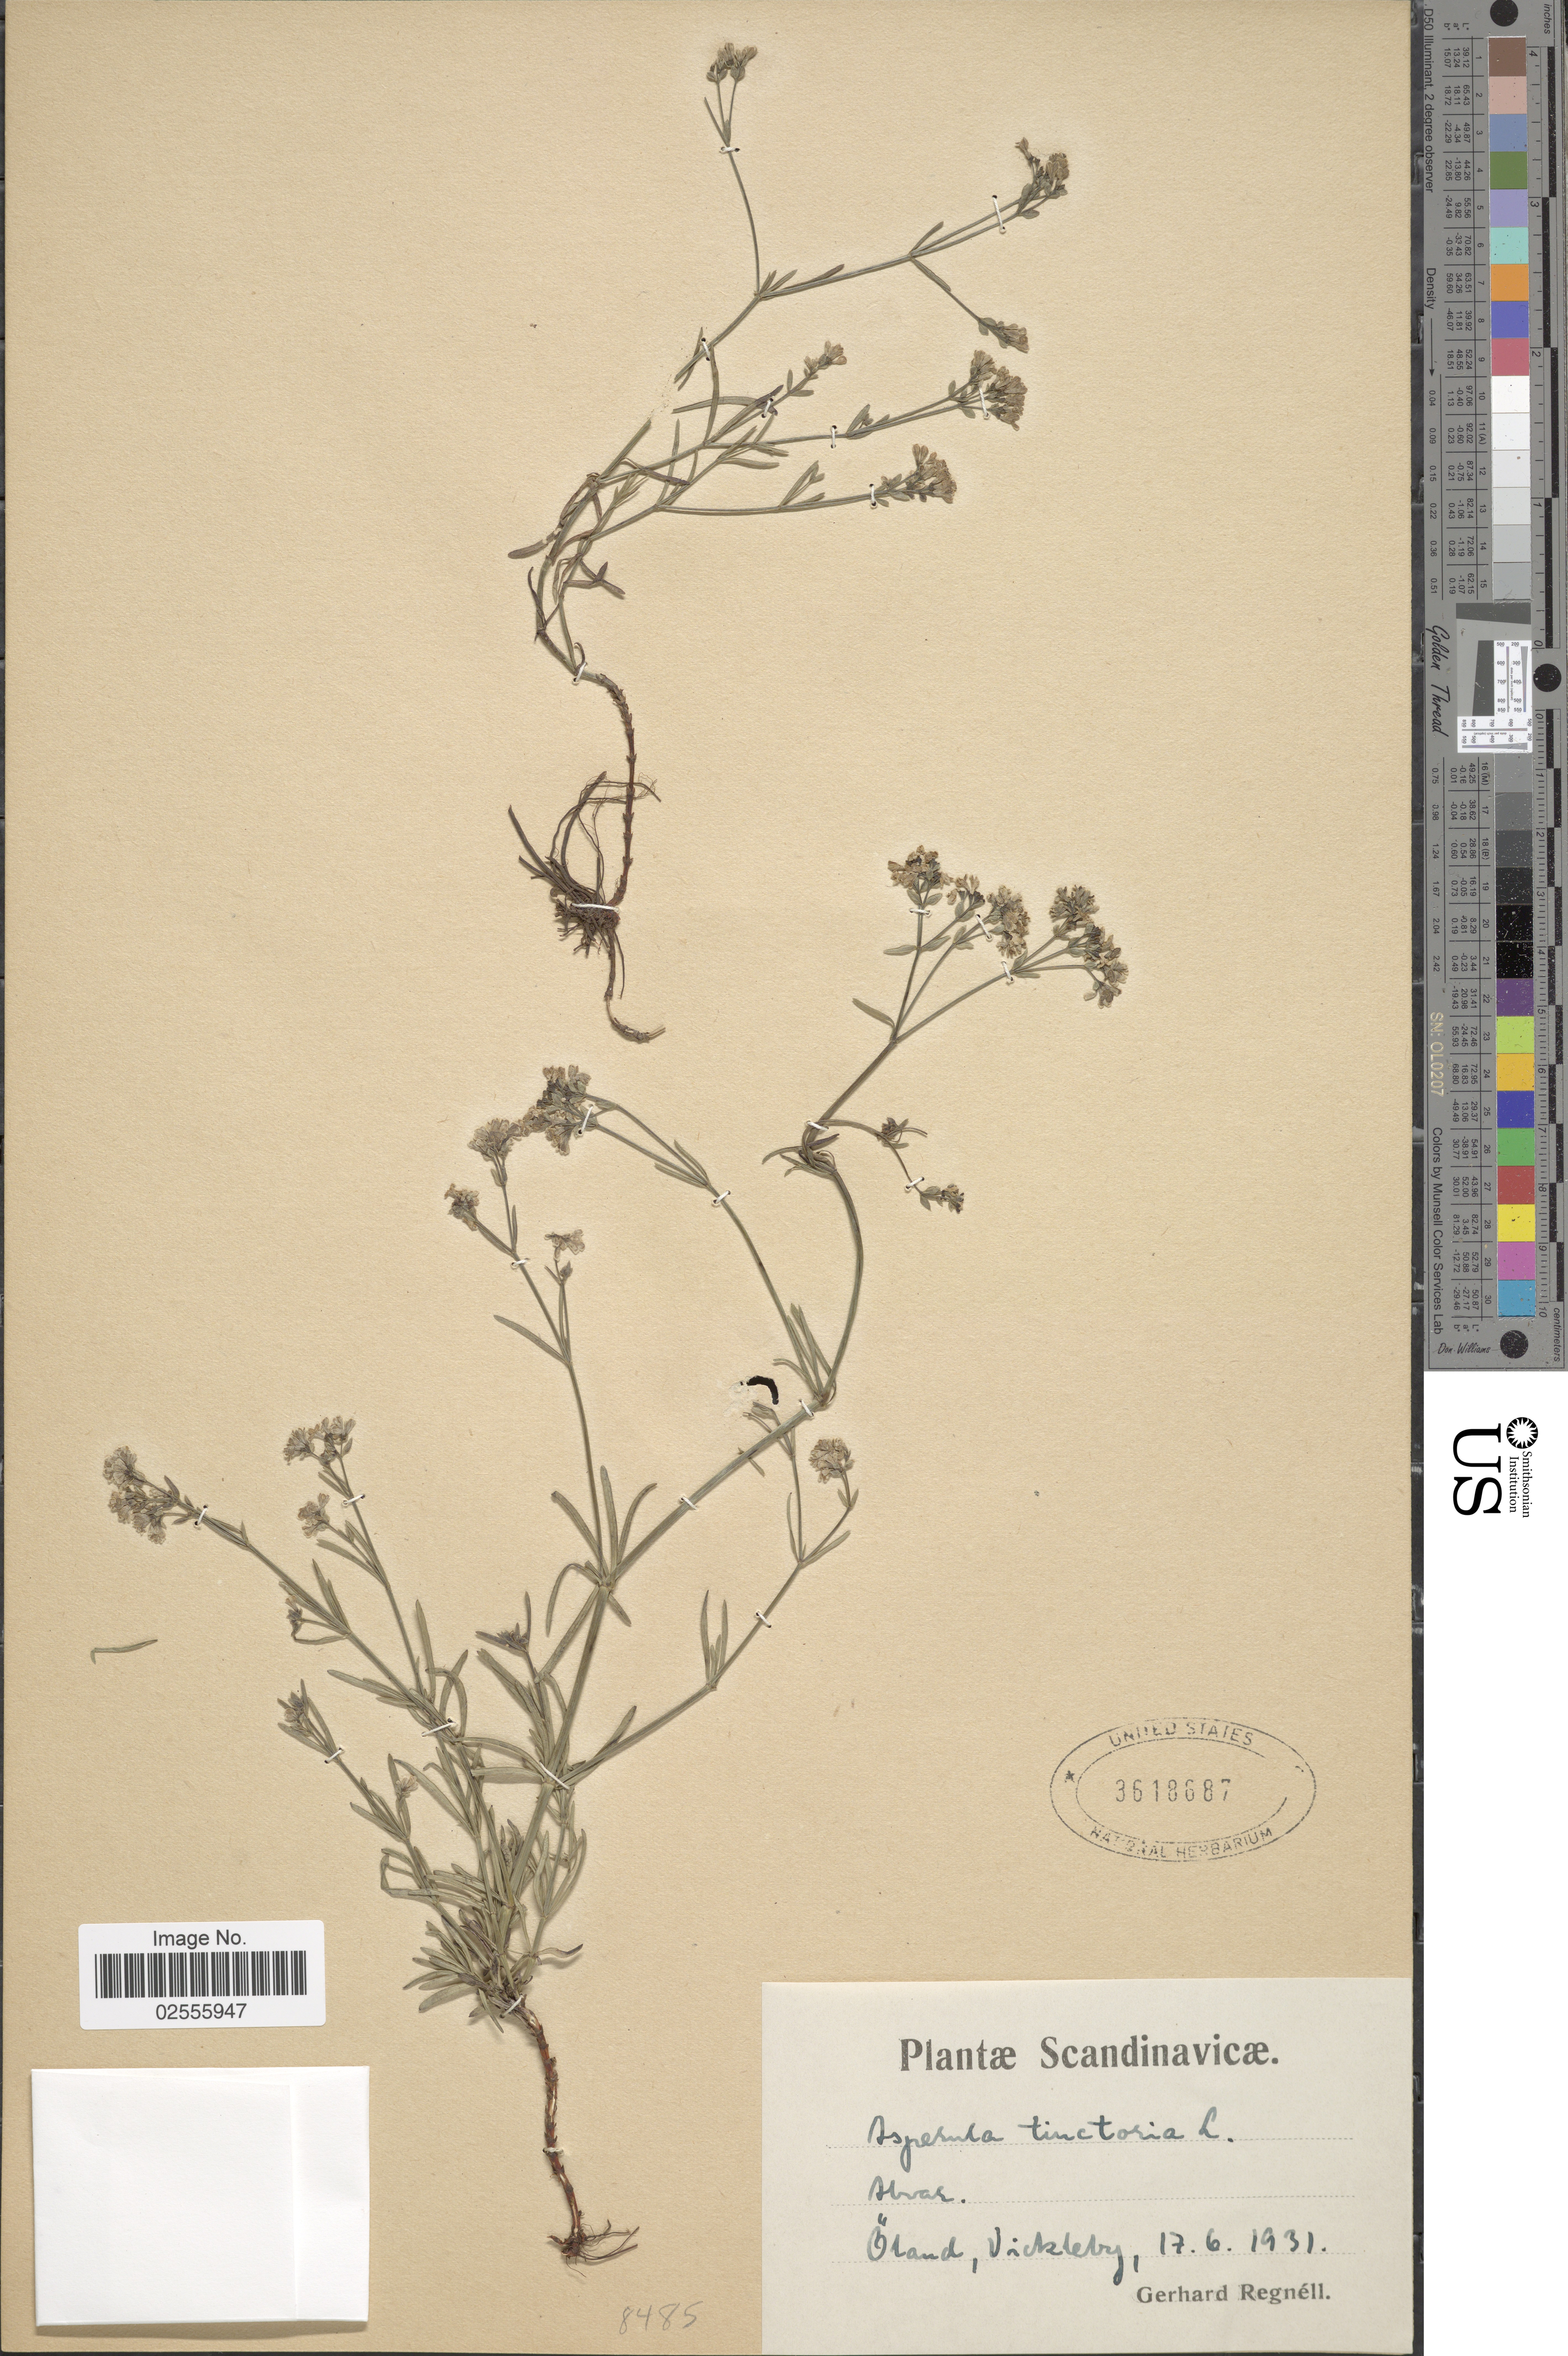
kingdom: Plantae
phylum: Tracheophyta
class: Magnoliopsida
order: Gentianales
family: Rubiaceae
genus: Asperula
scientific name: Asperula tinctoria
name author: L.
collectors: G. Regnéll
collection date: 1931-06-17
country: Sweden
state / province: Kalmar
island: Oland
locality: Scandinavicae, Öland, Vickleby.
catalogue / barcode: US 3618687